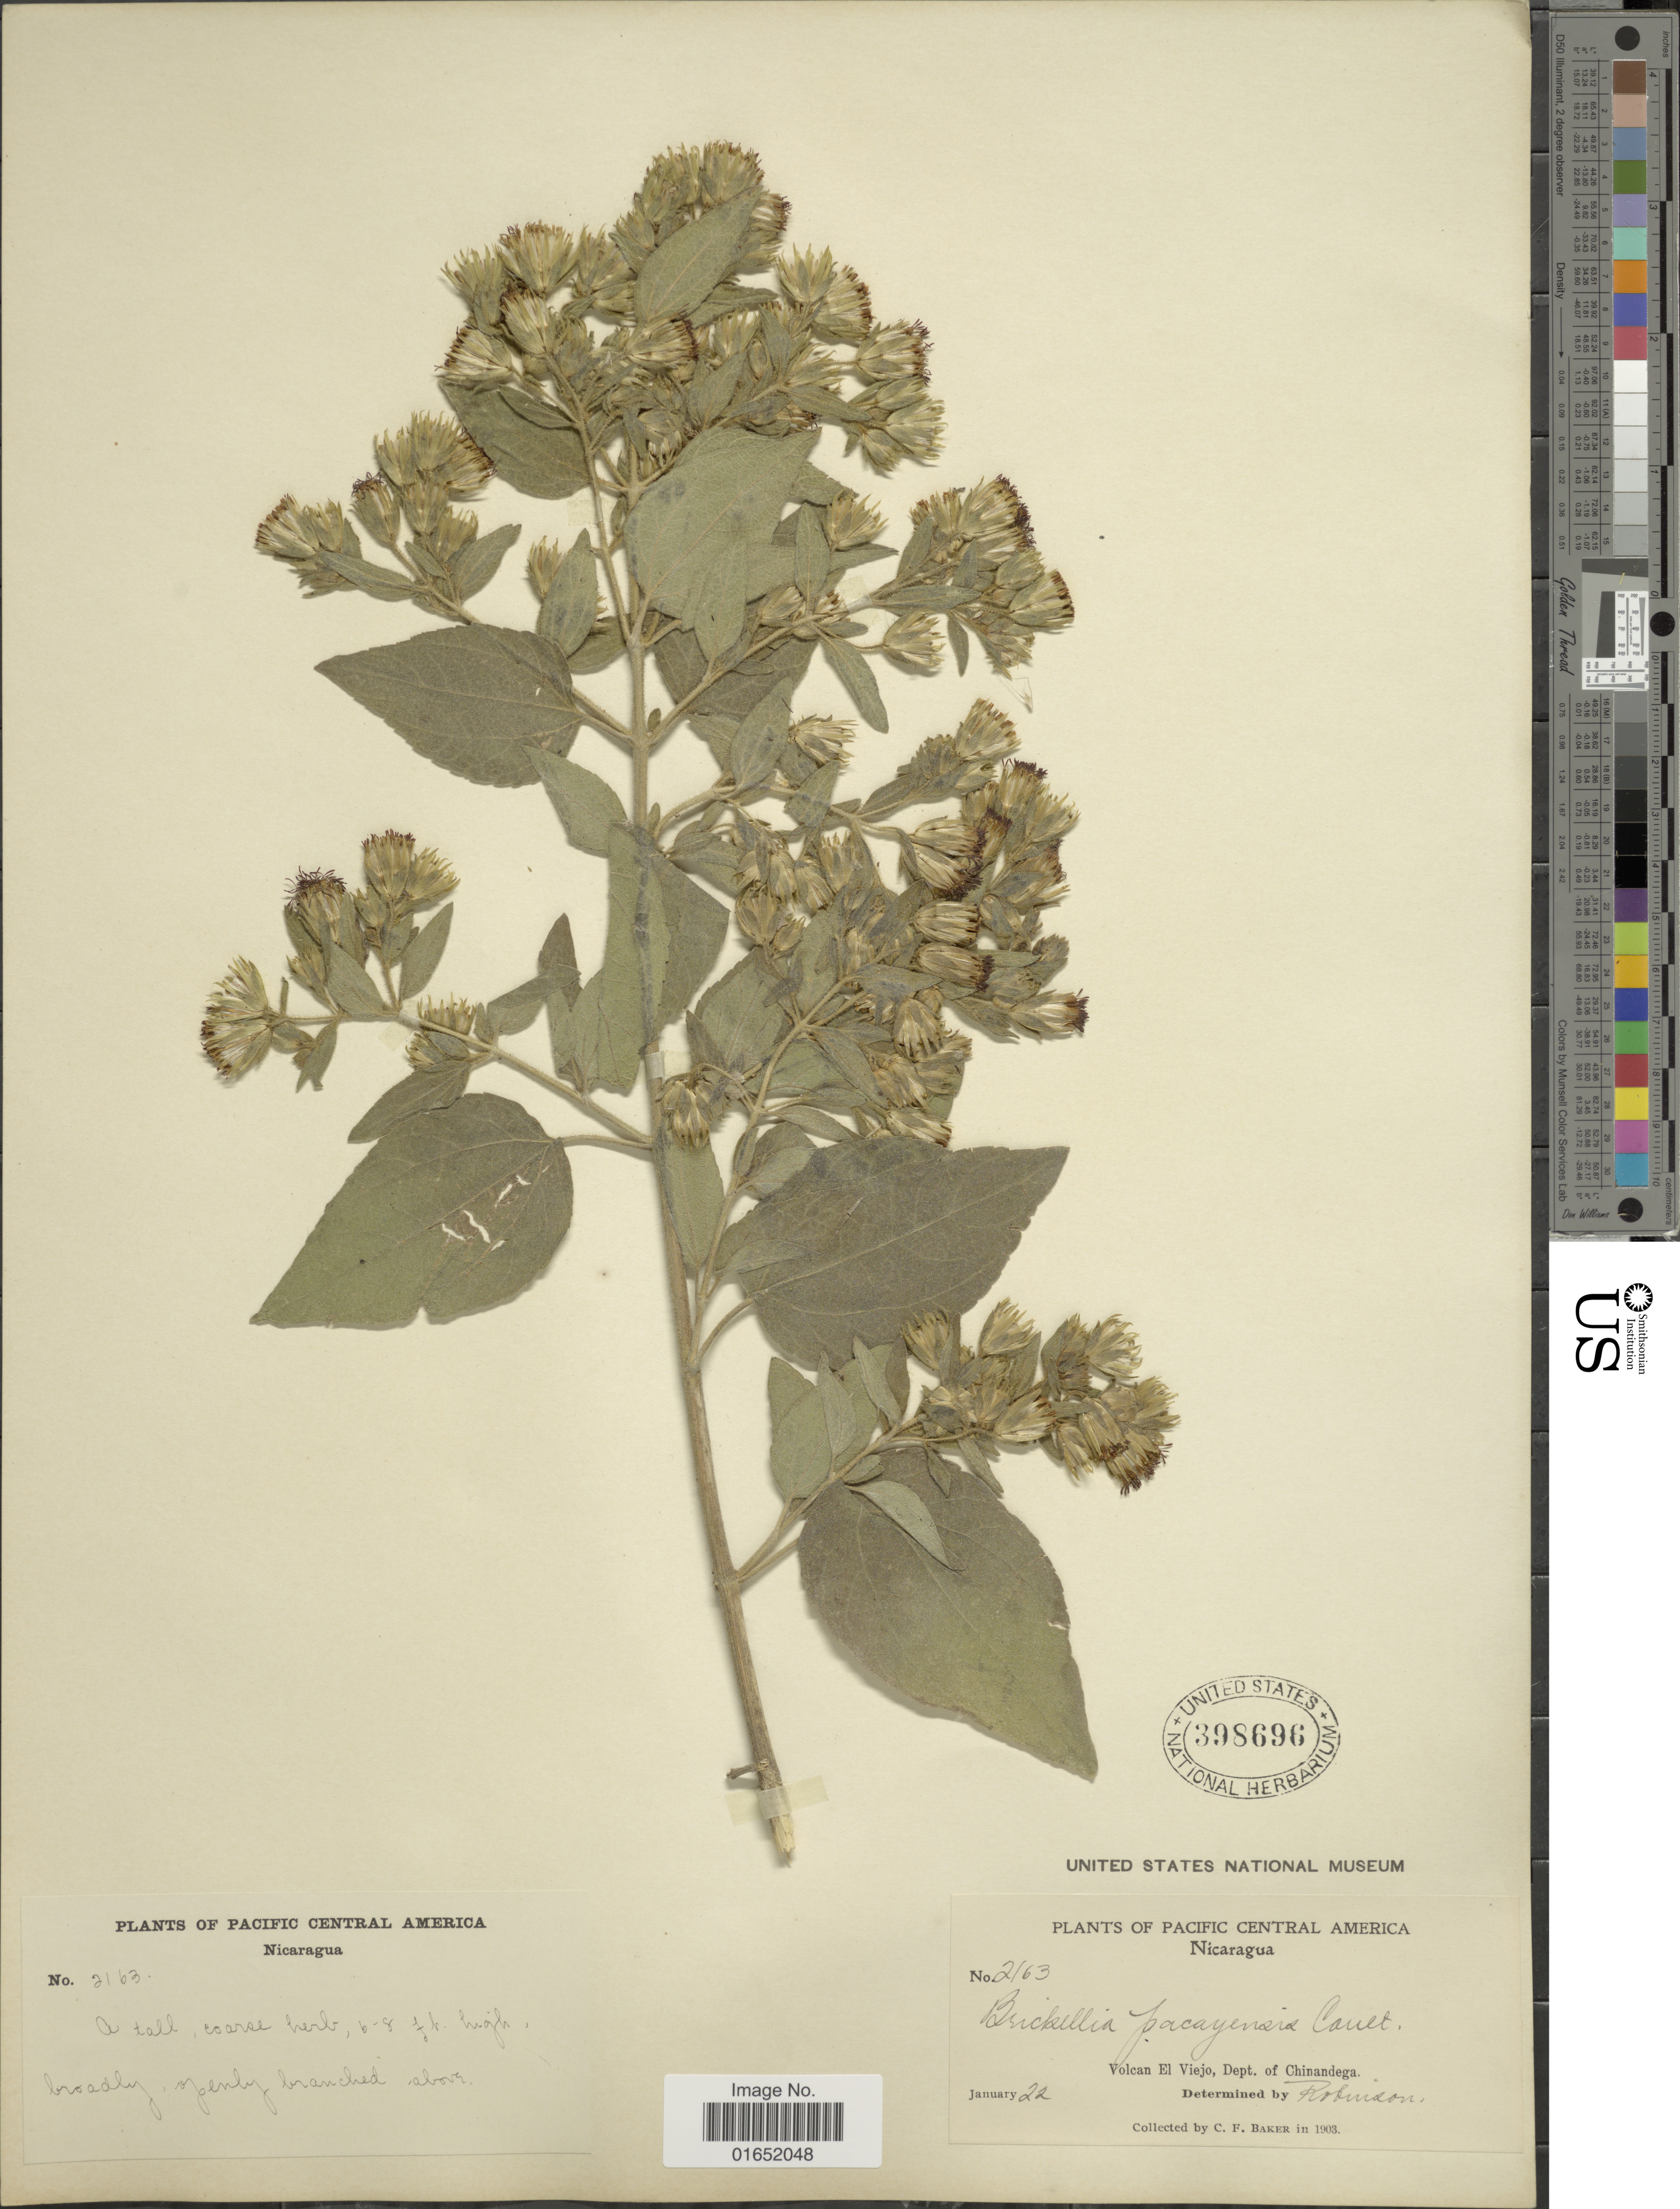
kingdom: Plantae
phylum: Tracheophyta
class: Magnoliopsida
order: Asterales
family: Asteraceae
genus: Brickellia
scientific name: Brickellia pacayensis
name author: J.M. Coult.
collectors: C. F. Baker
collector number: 2163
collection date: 1903-01-22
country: Nicaragua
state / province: Chinandega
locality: Pacific Centra; America, Volcan El Viejo, Dept. of Chinandega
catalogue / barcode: US 398696